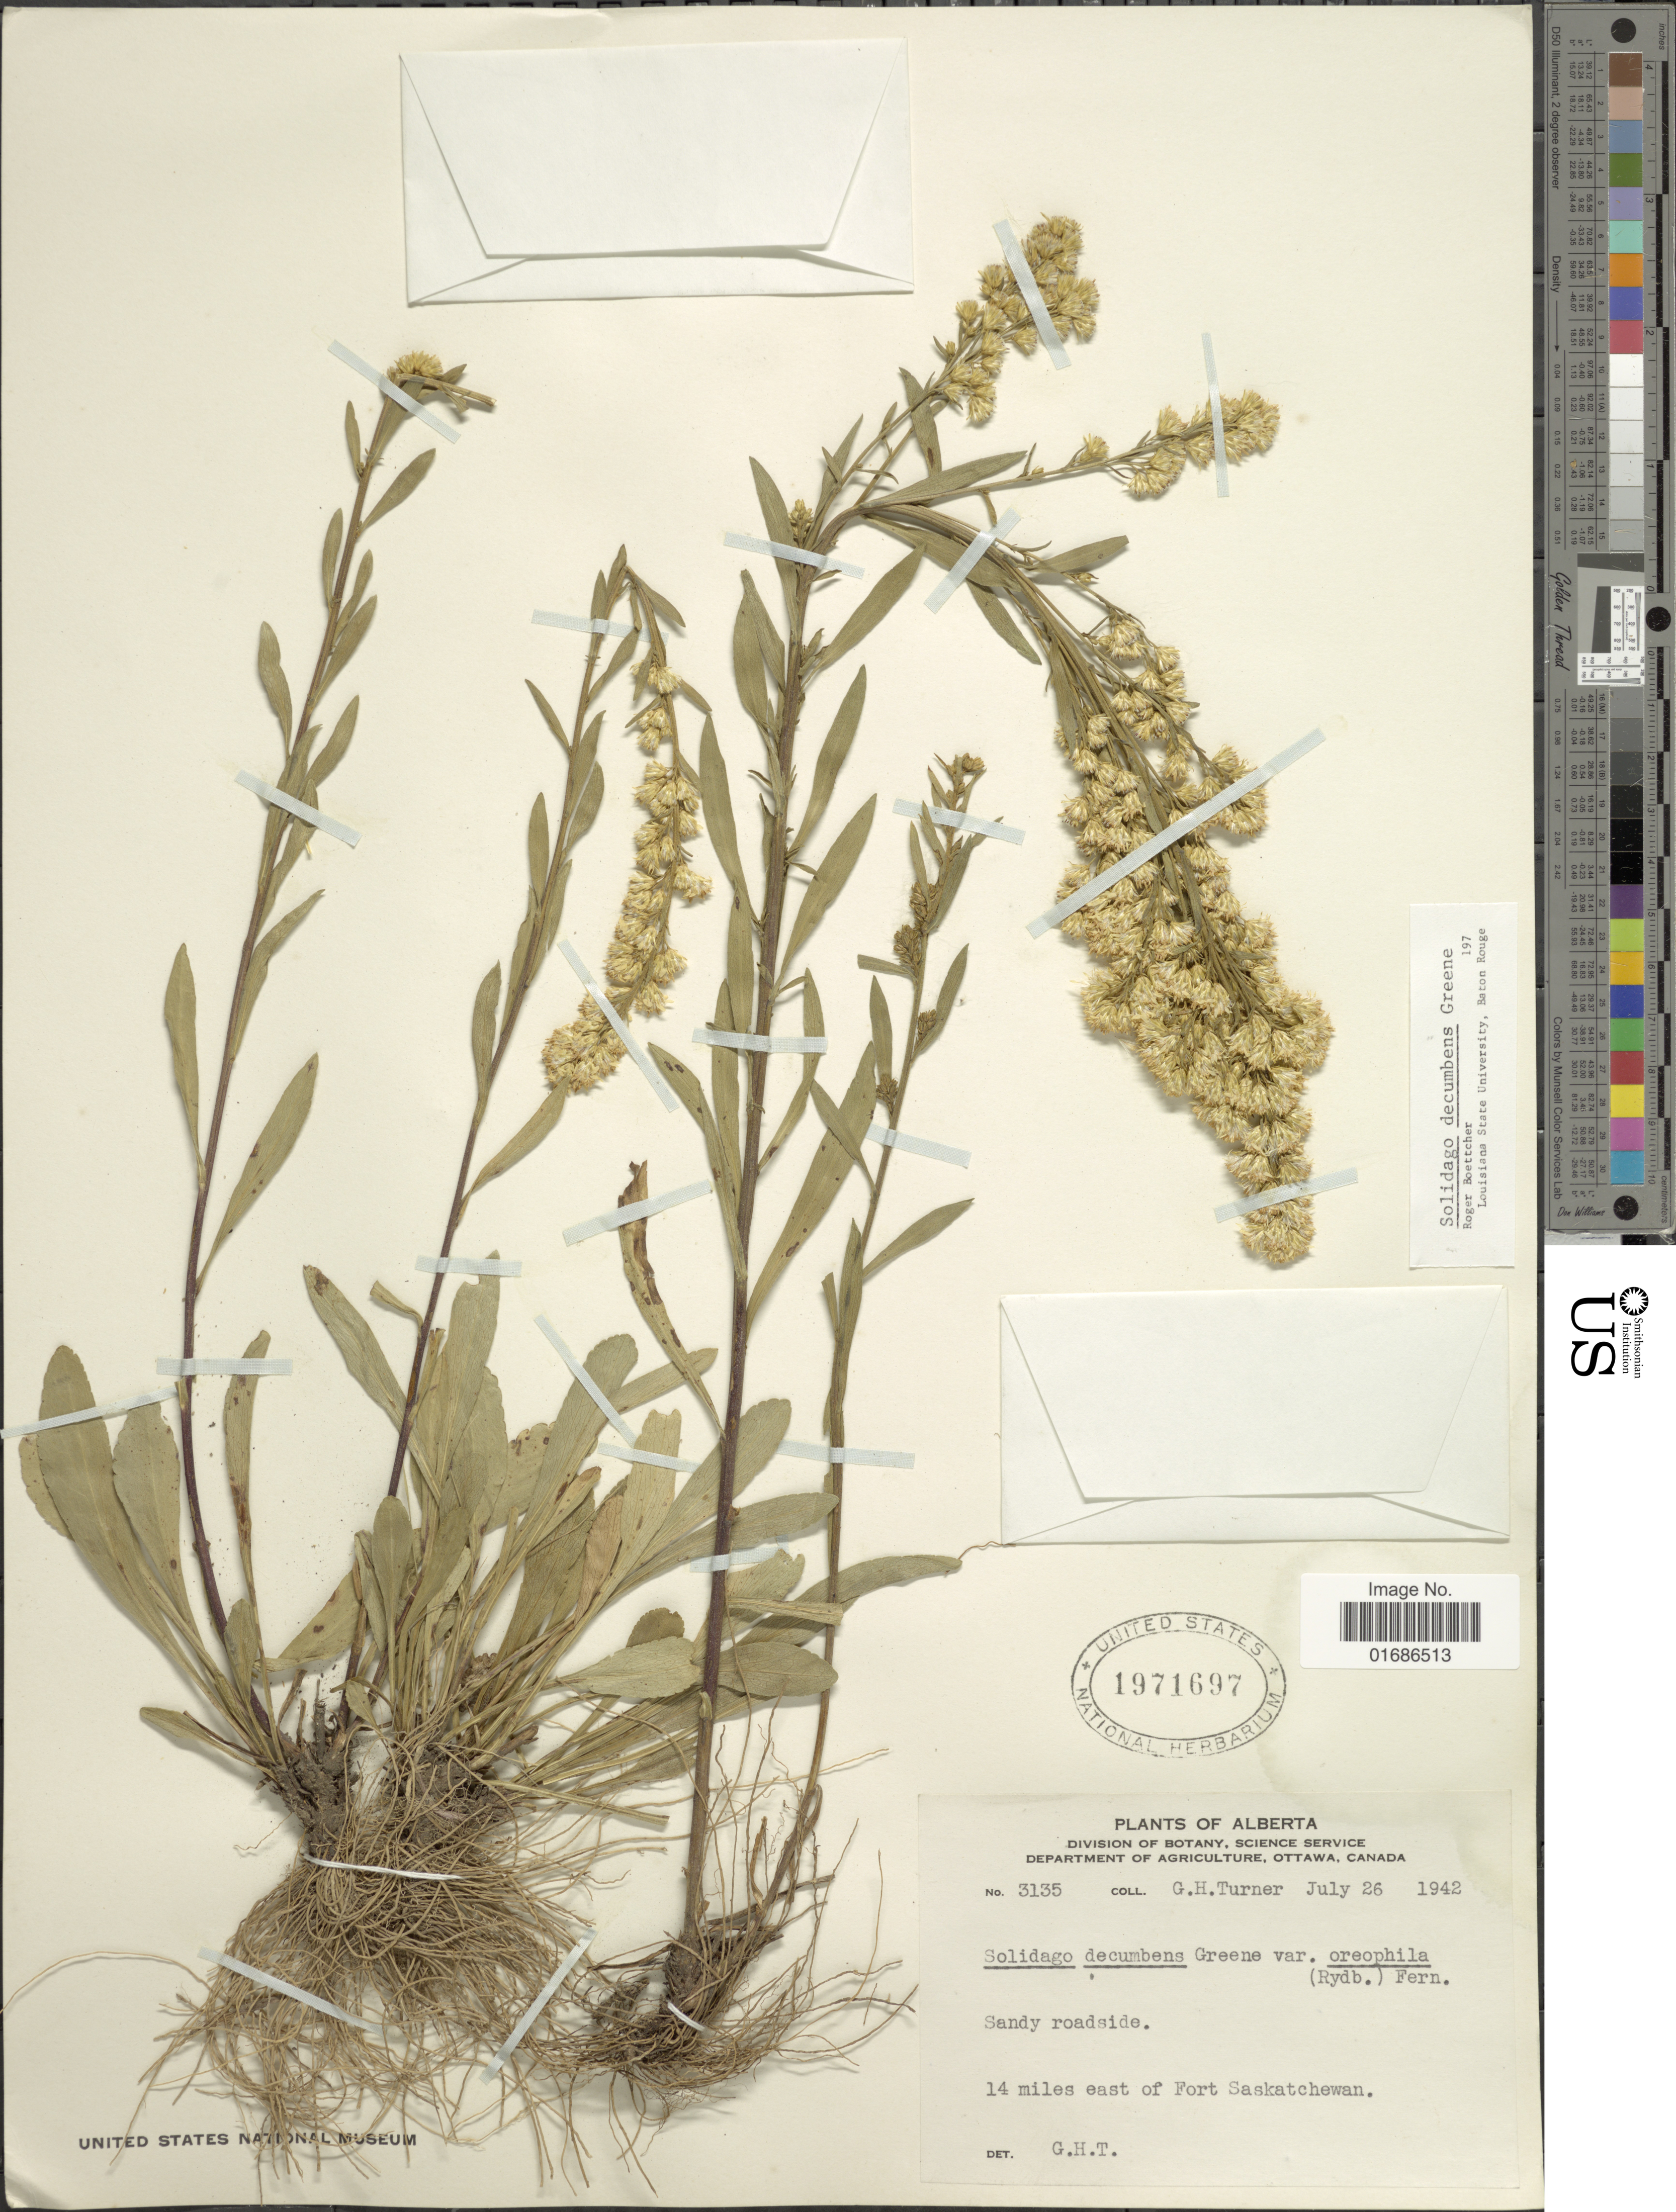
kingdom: Plantae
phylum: Tracheophyta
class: Magnoliopsida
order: Asterales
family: Asteraceae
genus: Solidago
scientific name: Solidago decumbens var. oreophila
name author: (Rydb.) Fernald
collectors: G. H. Turner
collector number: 3135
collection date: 1942-07-26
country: Canada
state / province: Alberta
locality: Sandy roadside, 14 miles east of Fort Saskatchewan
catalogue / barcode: US 1971697